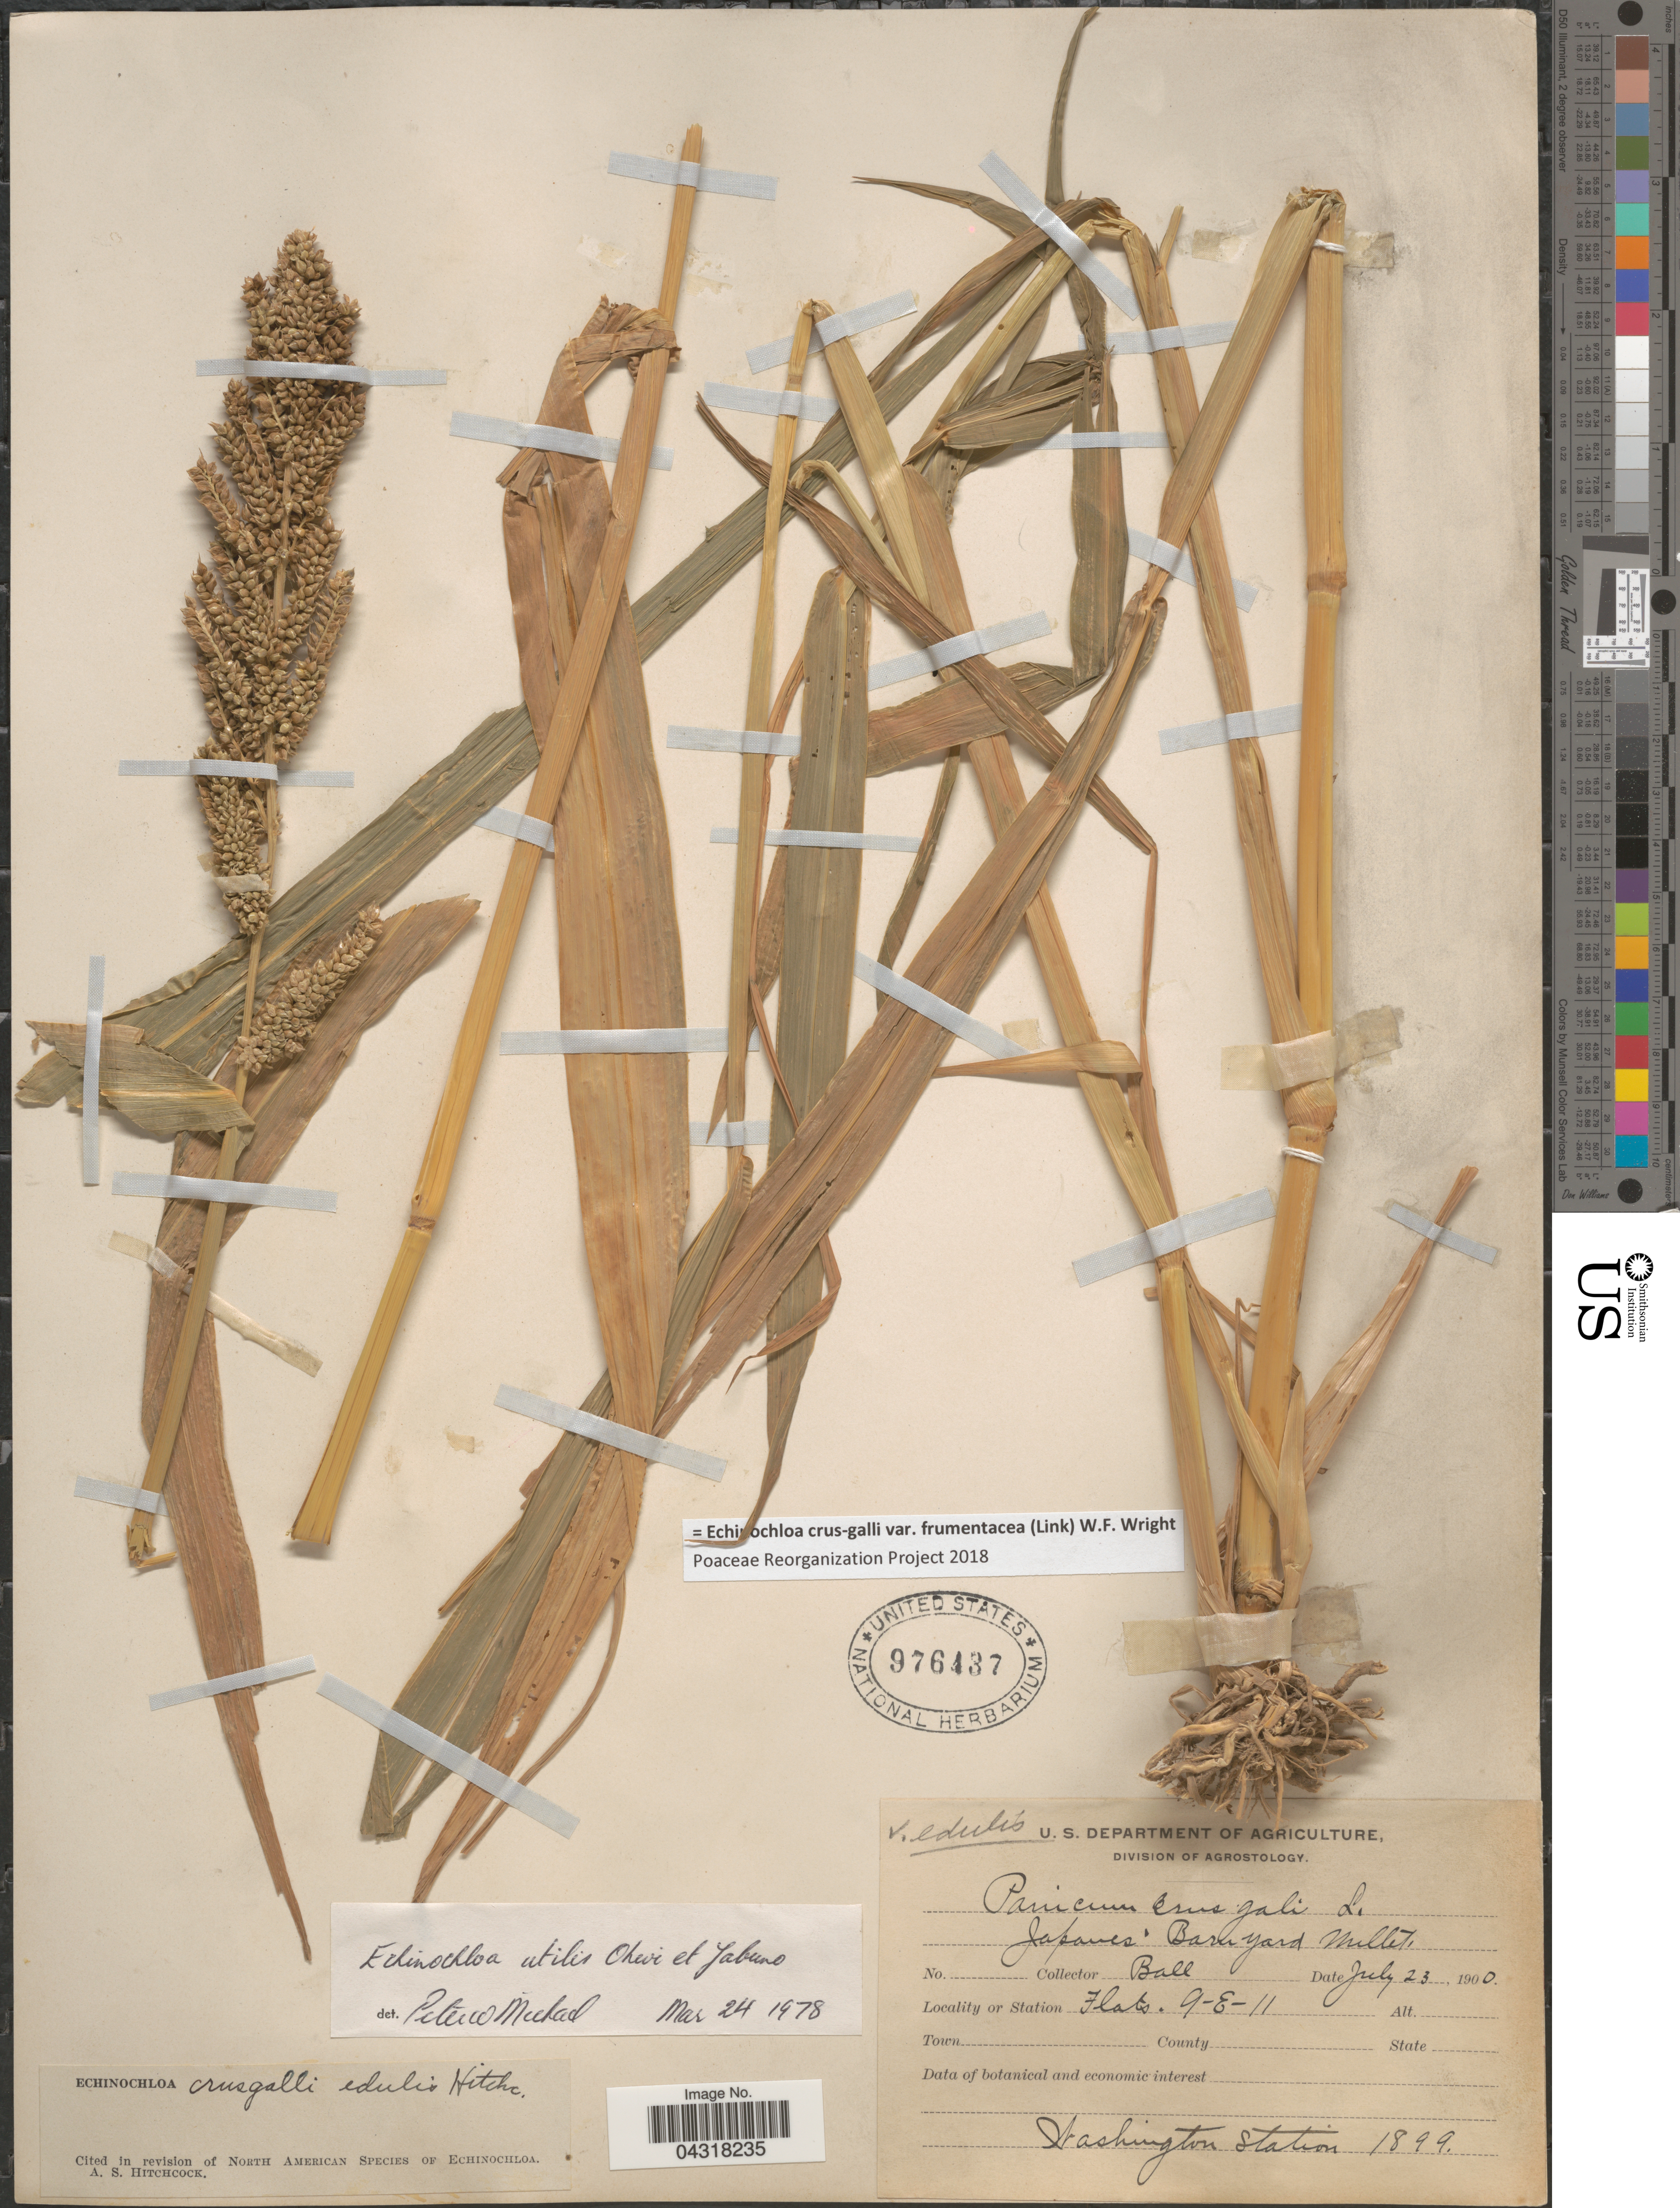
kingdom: Plantae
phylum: Tracheophyta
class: Liliopsida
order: Poales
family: Poaceae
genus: Echinochloa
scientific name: Echinochloa crus-galli var. frumentacea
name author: (Link) W. Wight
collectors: -- Ball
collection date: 1900-07-23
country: United States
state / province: Washington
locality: Flats. 9-E-11. Washington Station 1899.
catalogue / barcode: US 976437